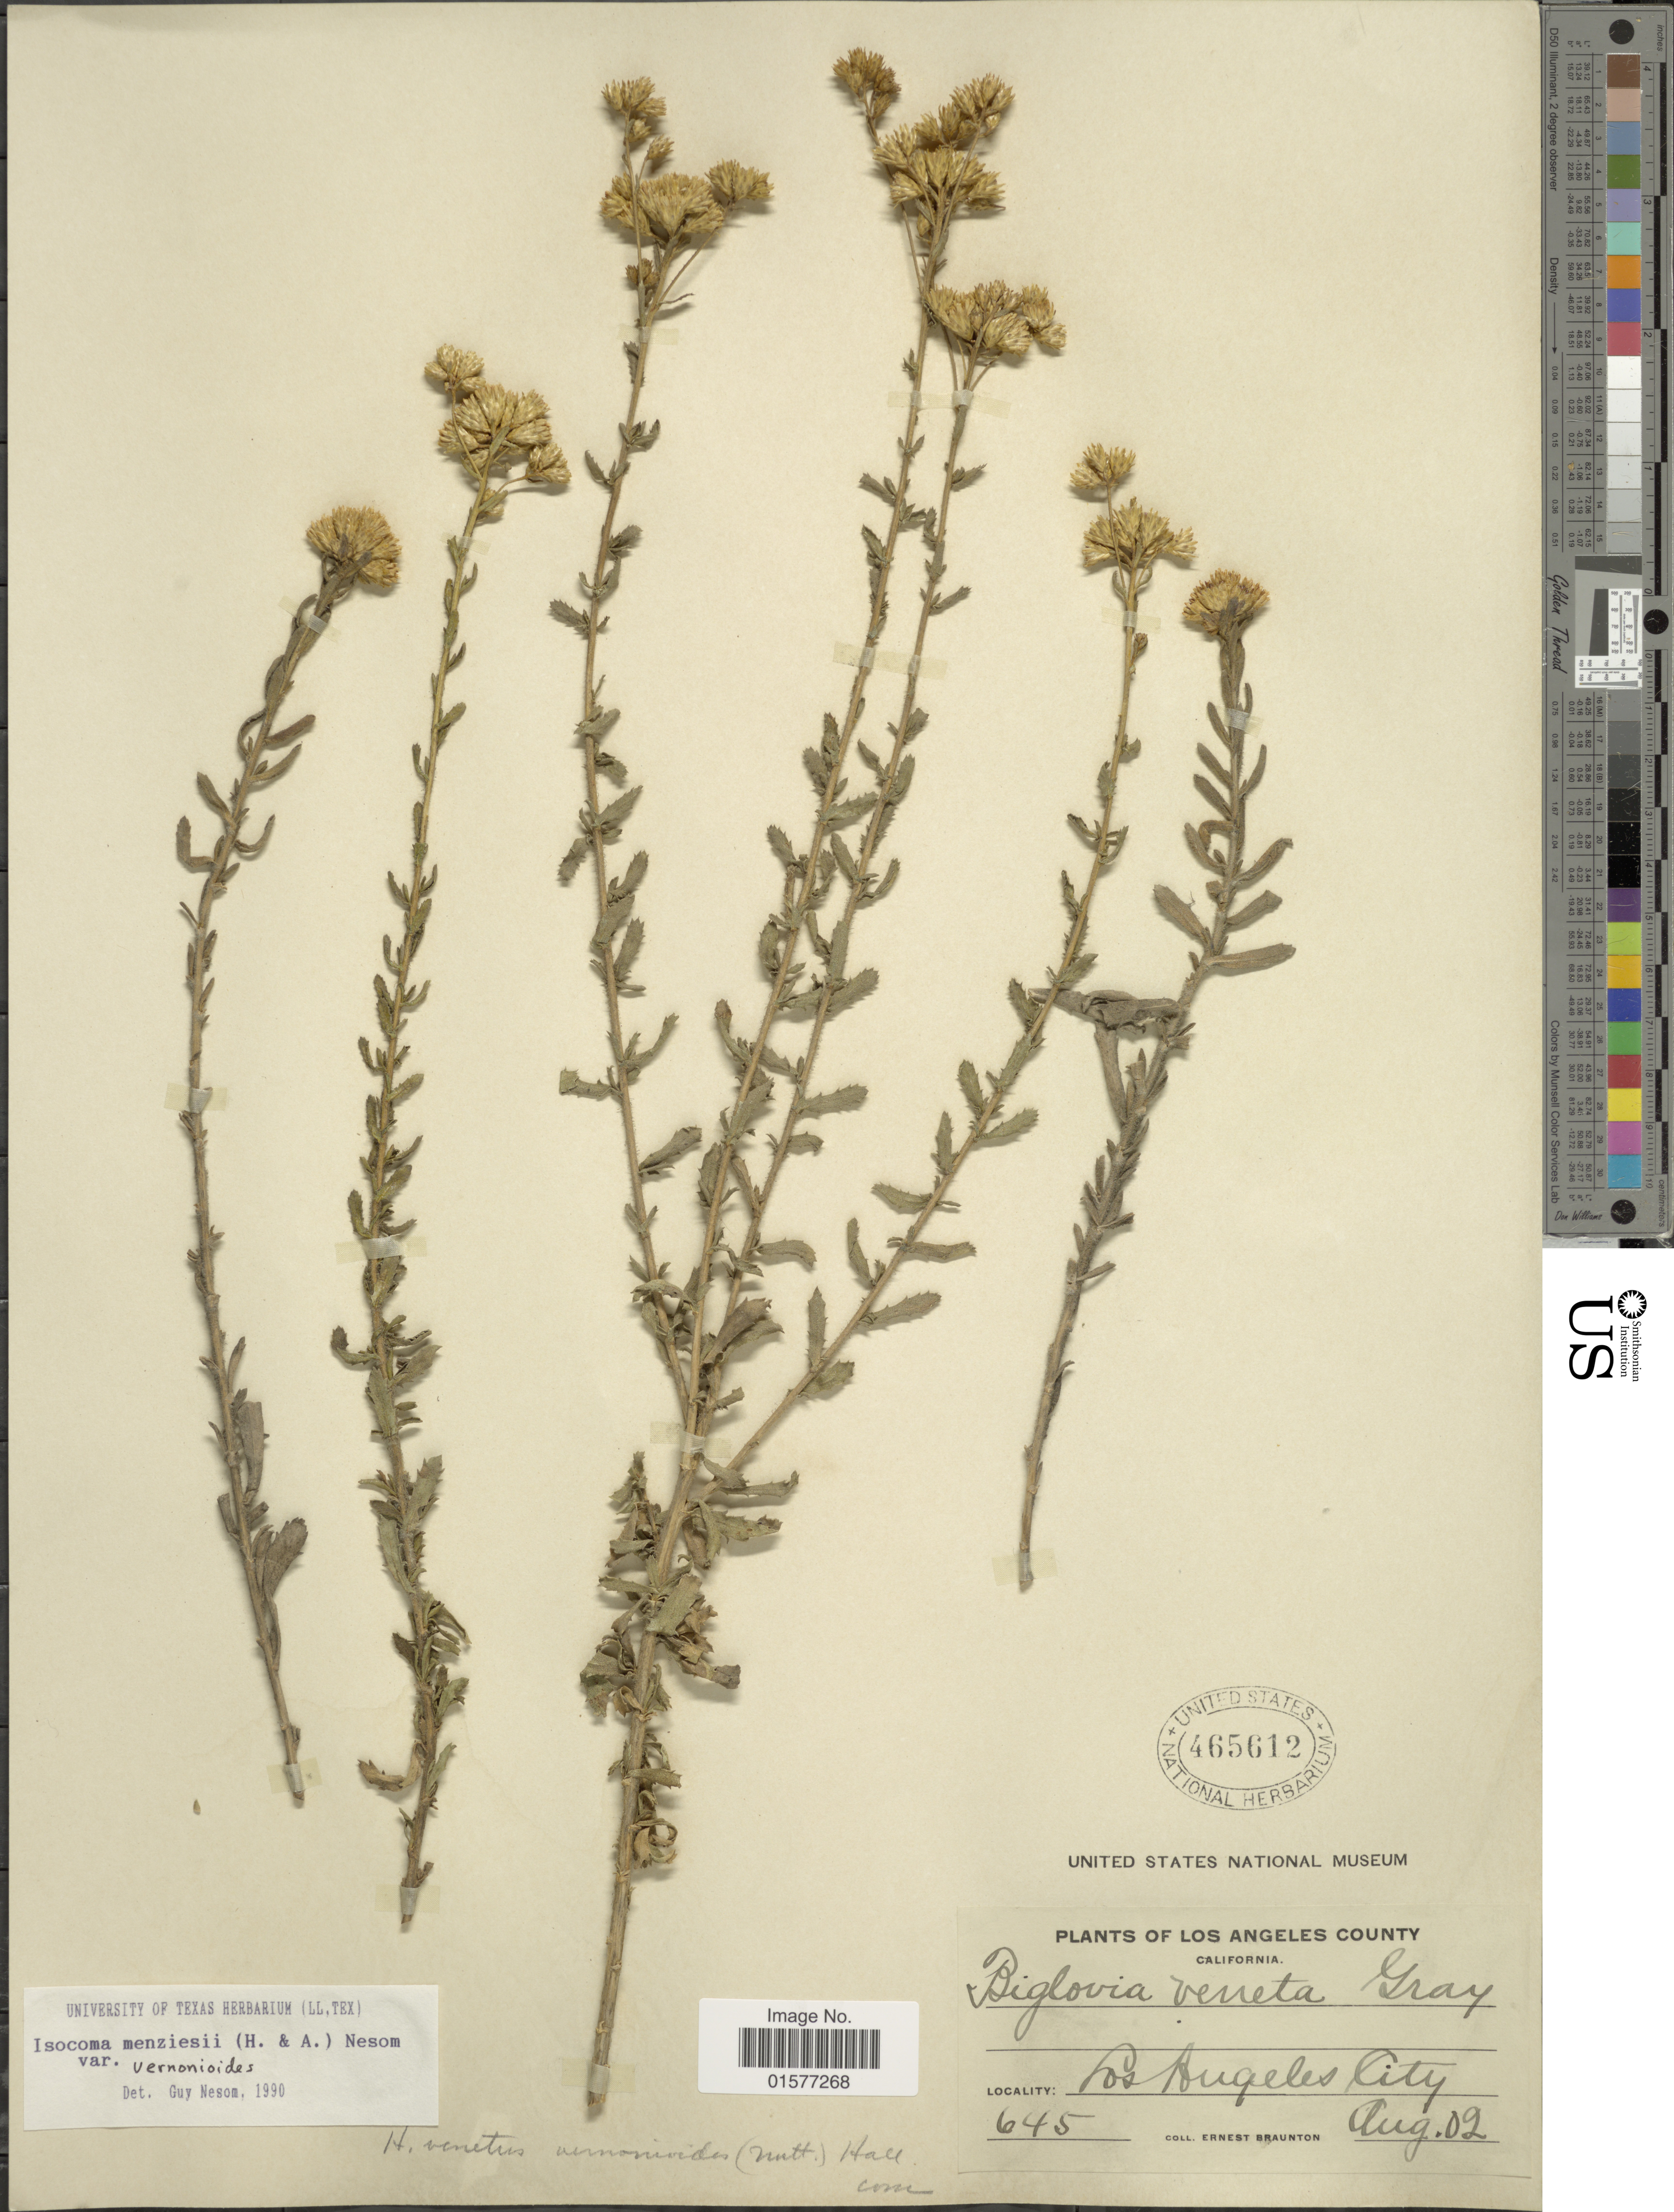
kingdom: Plantae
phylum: Tracheophyta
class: Magnoliopsida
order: Asterales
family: Asteraceae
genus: Isocoma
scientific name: Isocoma menziesii var. vernonioides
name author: (Nutt.) G.L. Nesom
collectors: E. Braunton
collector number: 645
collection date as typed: Transcribed d/m/y: /8/2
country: United States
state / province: California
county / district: Los Angeles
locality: Los Angeles County, Los Angeles City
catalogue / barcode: US 465612